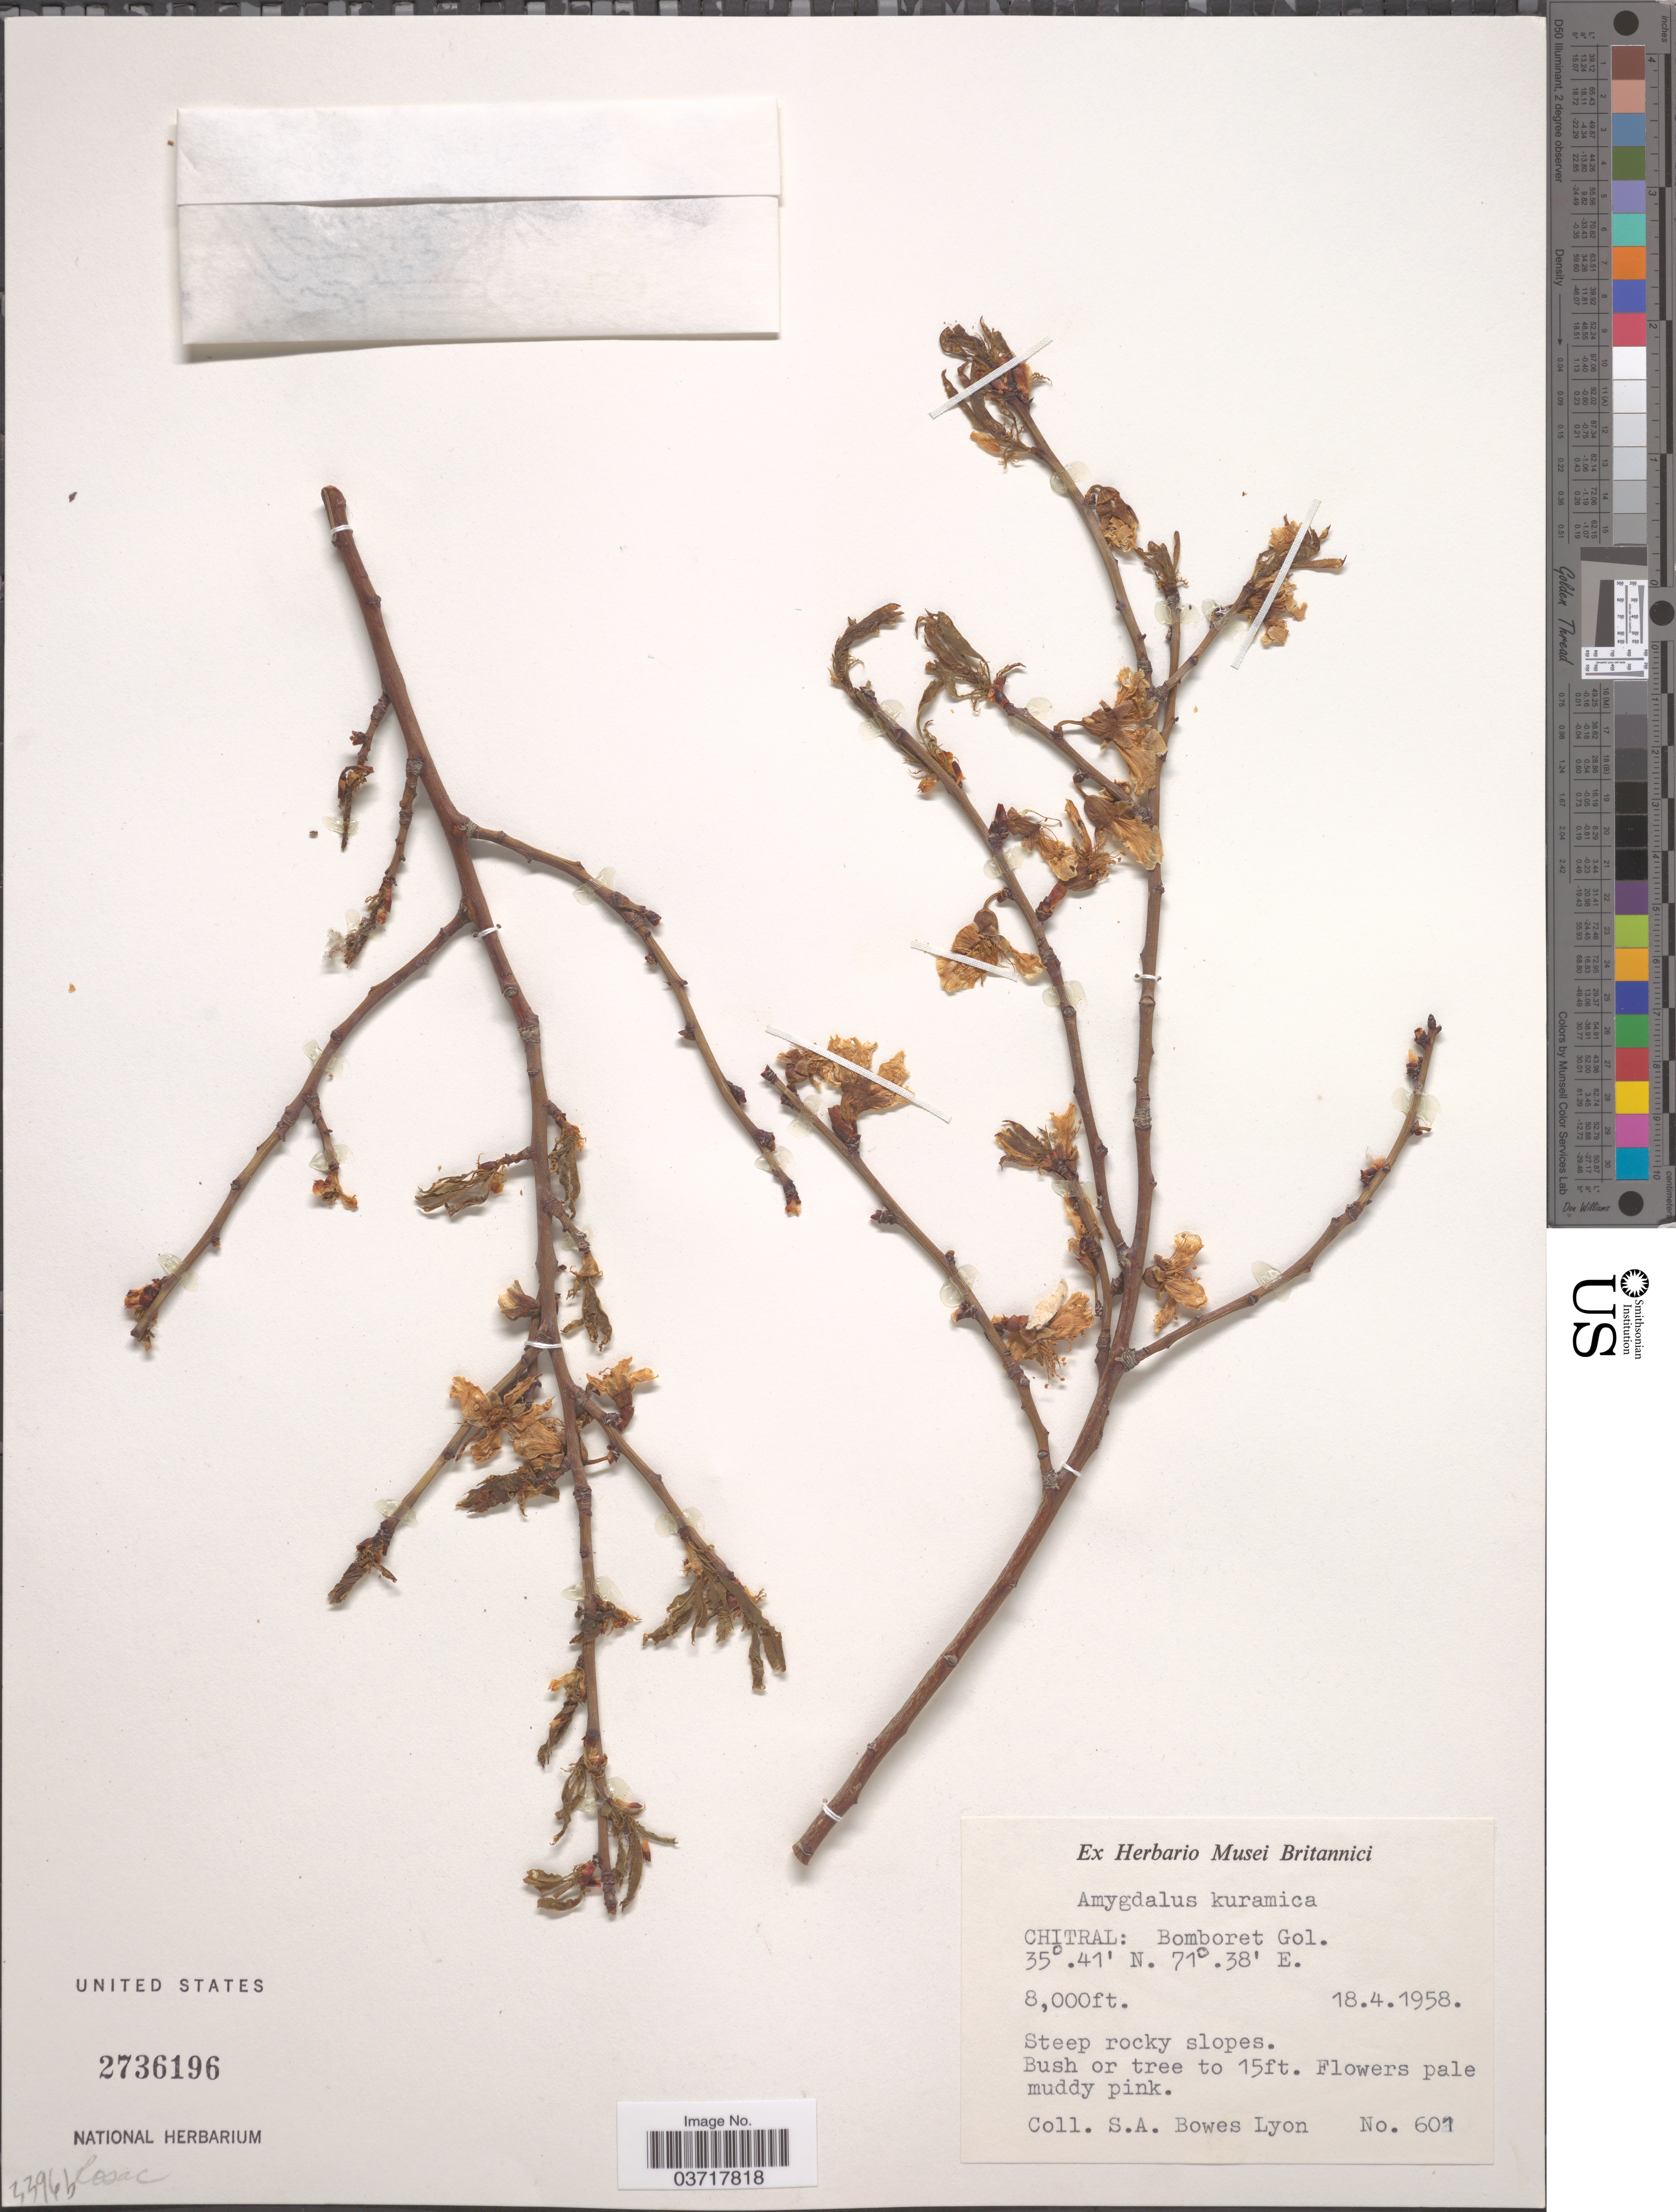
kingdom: Plantae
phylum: Tracheophyta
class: Magnoliopsida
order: Rosales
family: Rosaceae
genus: Prunus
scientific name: Prunus kuramica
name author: (Korsh.) Kitam.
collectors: S. Bowes Lyon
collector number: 601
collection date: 1958-04-18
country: Pakistan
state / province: Khyber Pakhtunkhwa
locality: Chitral: Bomboret Gol.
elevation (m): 2438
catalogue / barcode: US 2736196